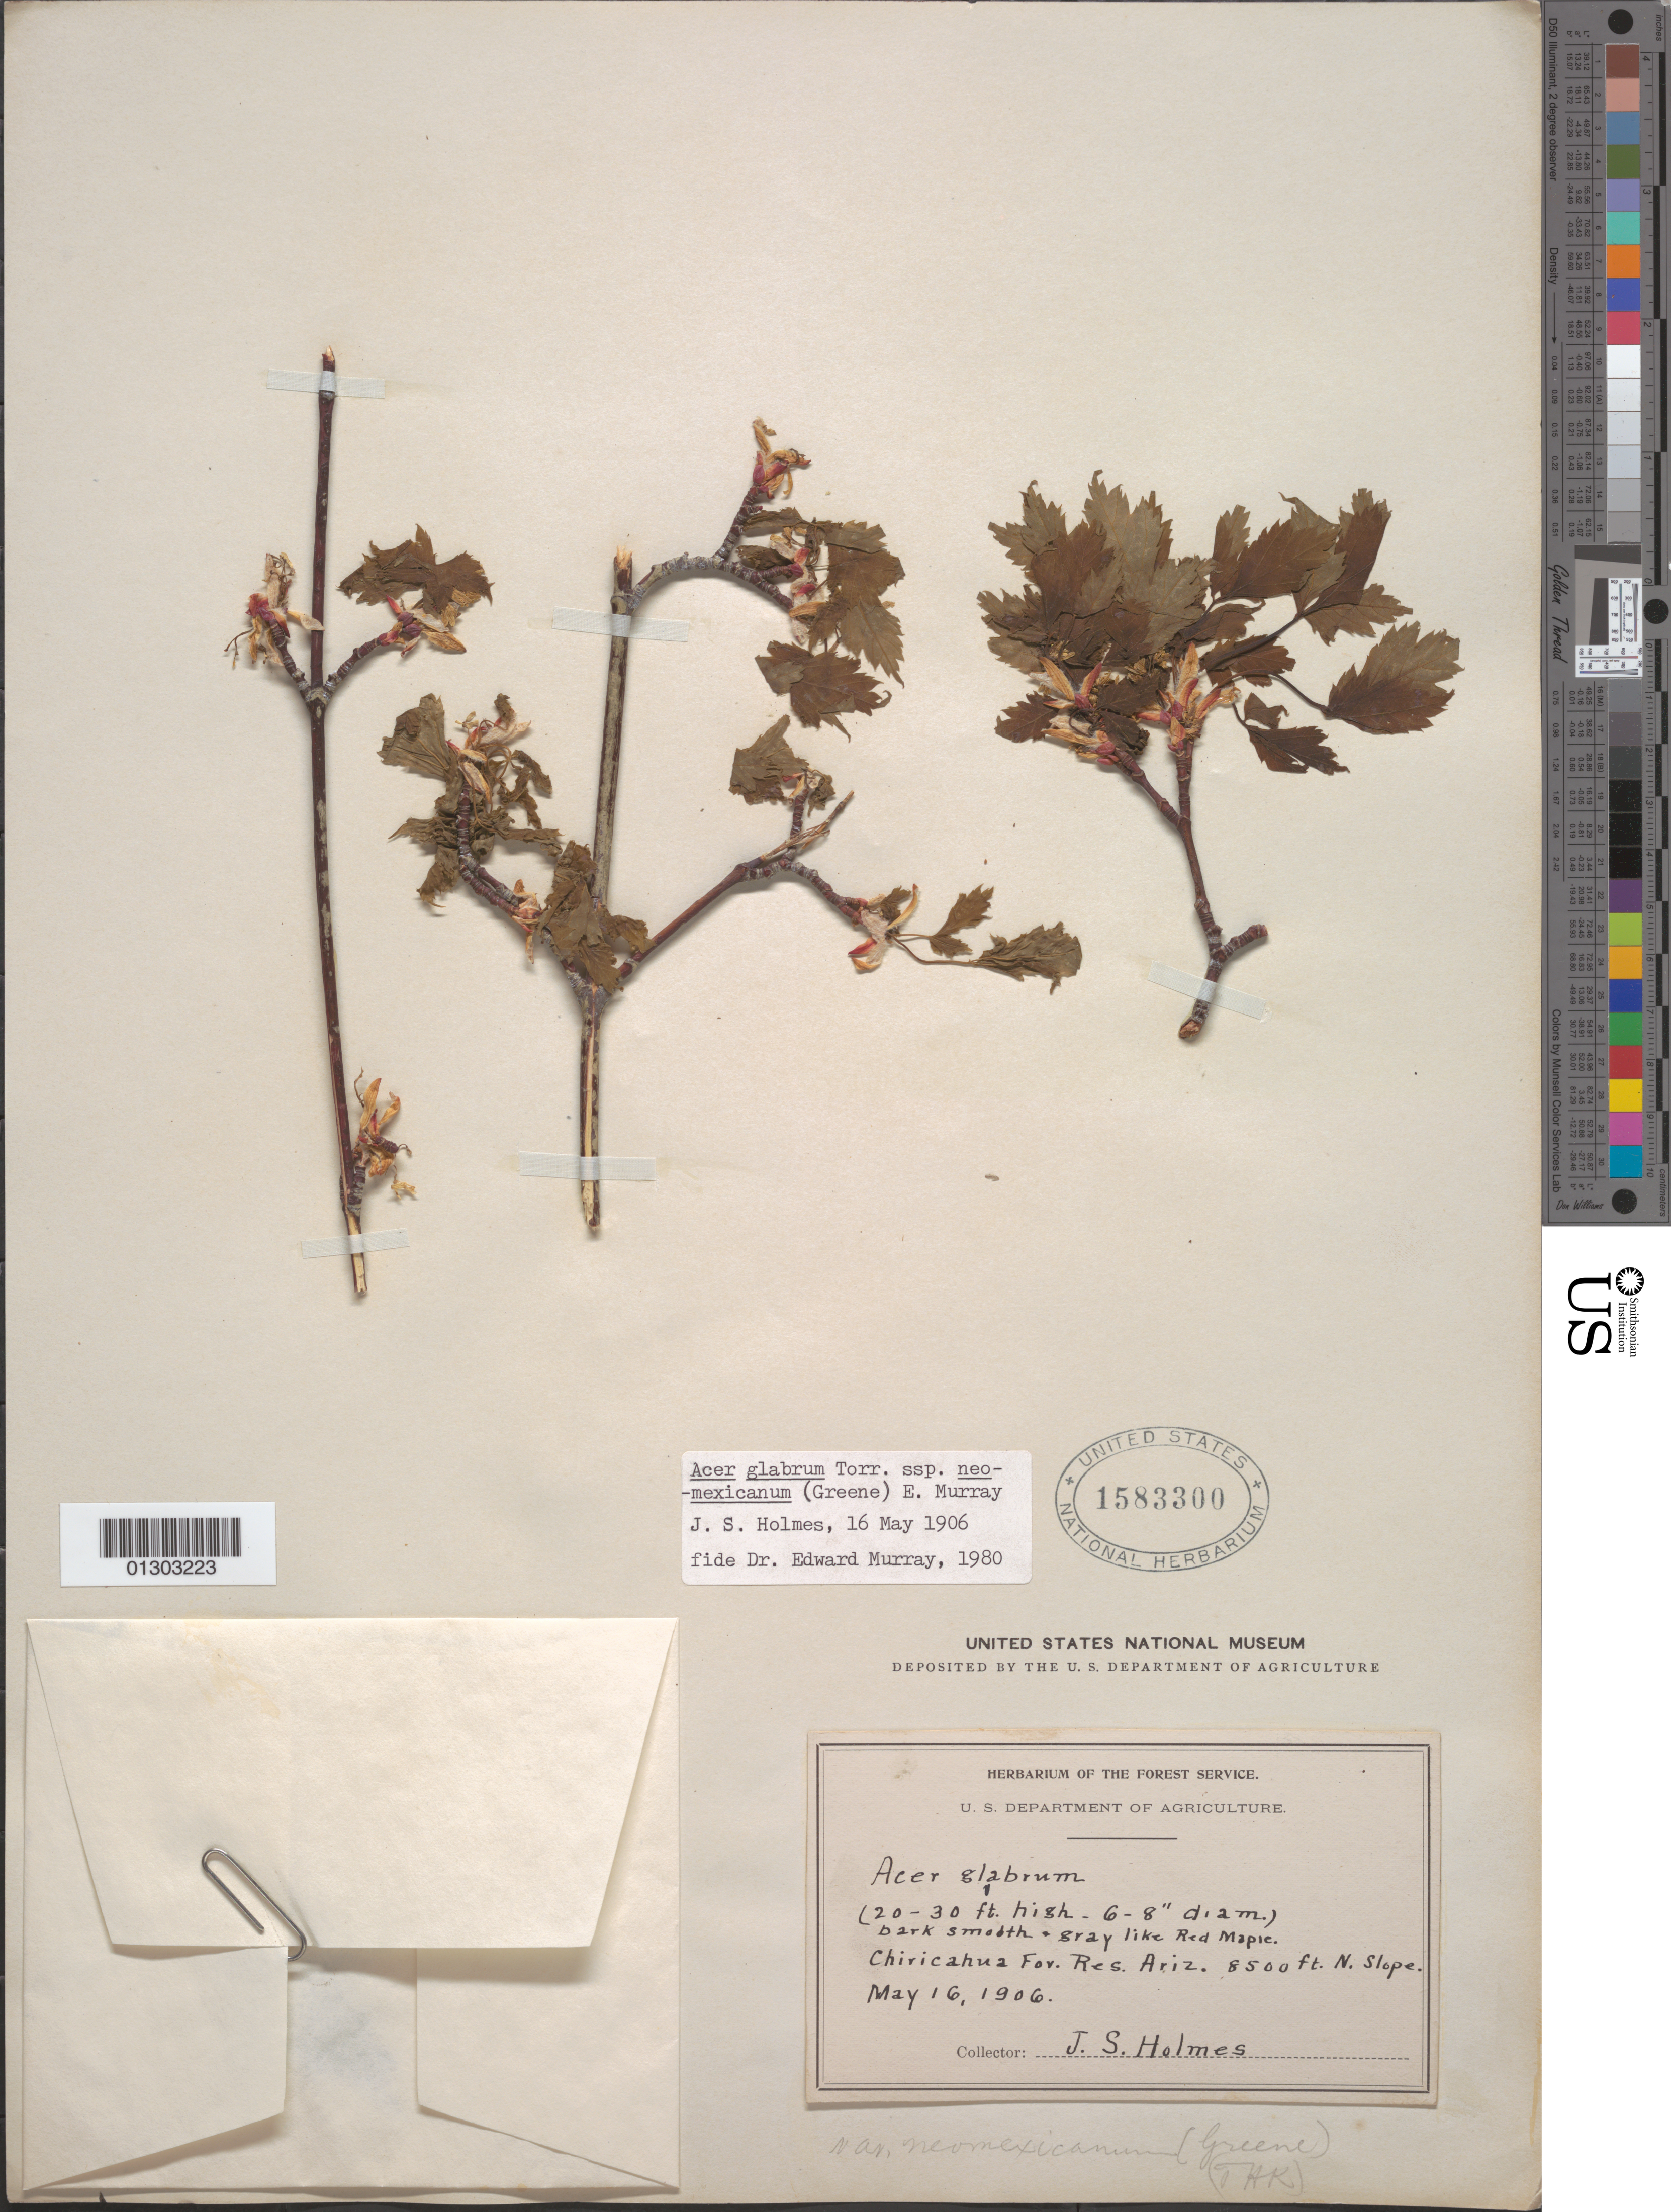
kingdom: Plantae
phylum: Tracheophyta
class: Magnoliopsida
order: Sapindales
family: Sapindaceae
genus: Acer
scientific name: Acer glabrum subsp. neomexicanum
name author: (Greene) A.E. Murray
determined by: Murray, Edward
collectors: J. Holmes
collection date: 1906-05-16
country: United States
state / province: Arizona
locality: Chiricahua Forest Reserve [Coronado National Forest], N slope.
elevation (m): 2591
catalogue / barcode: US 1583300